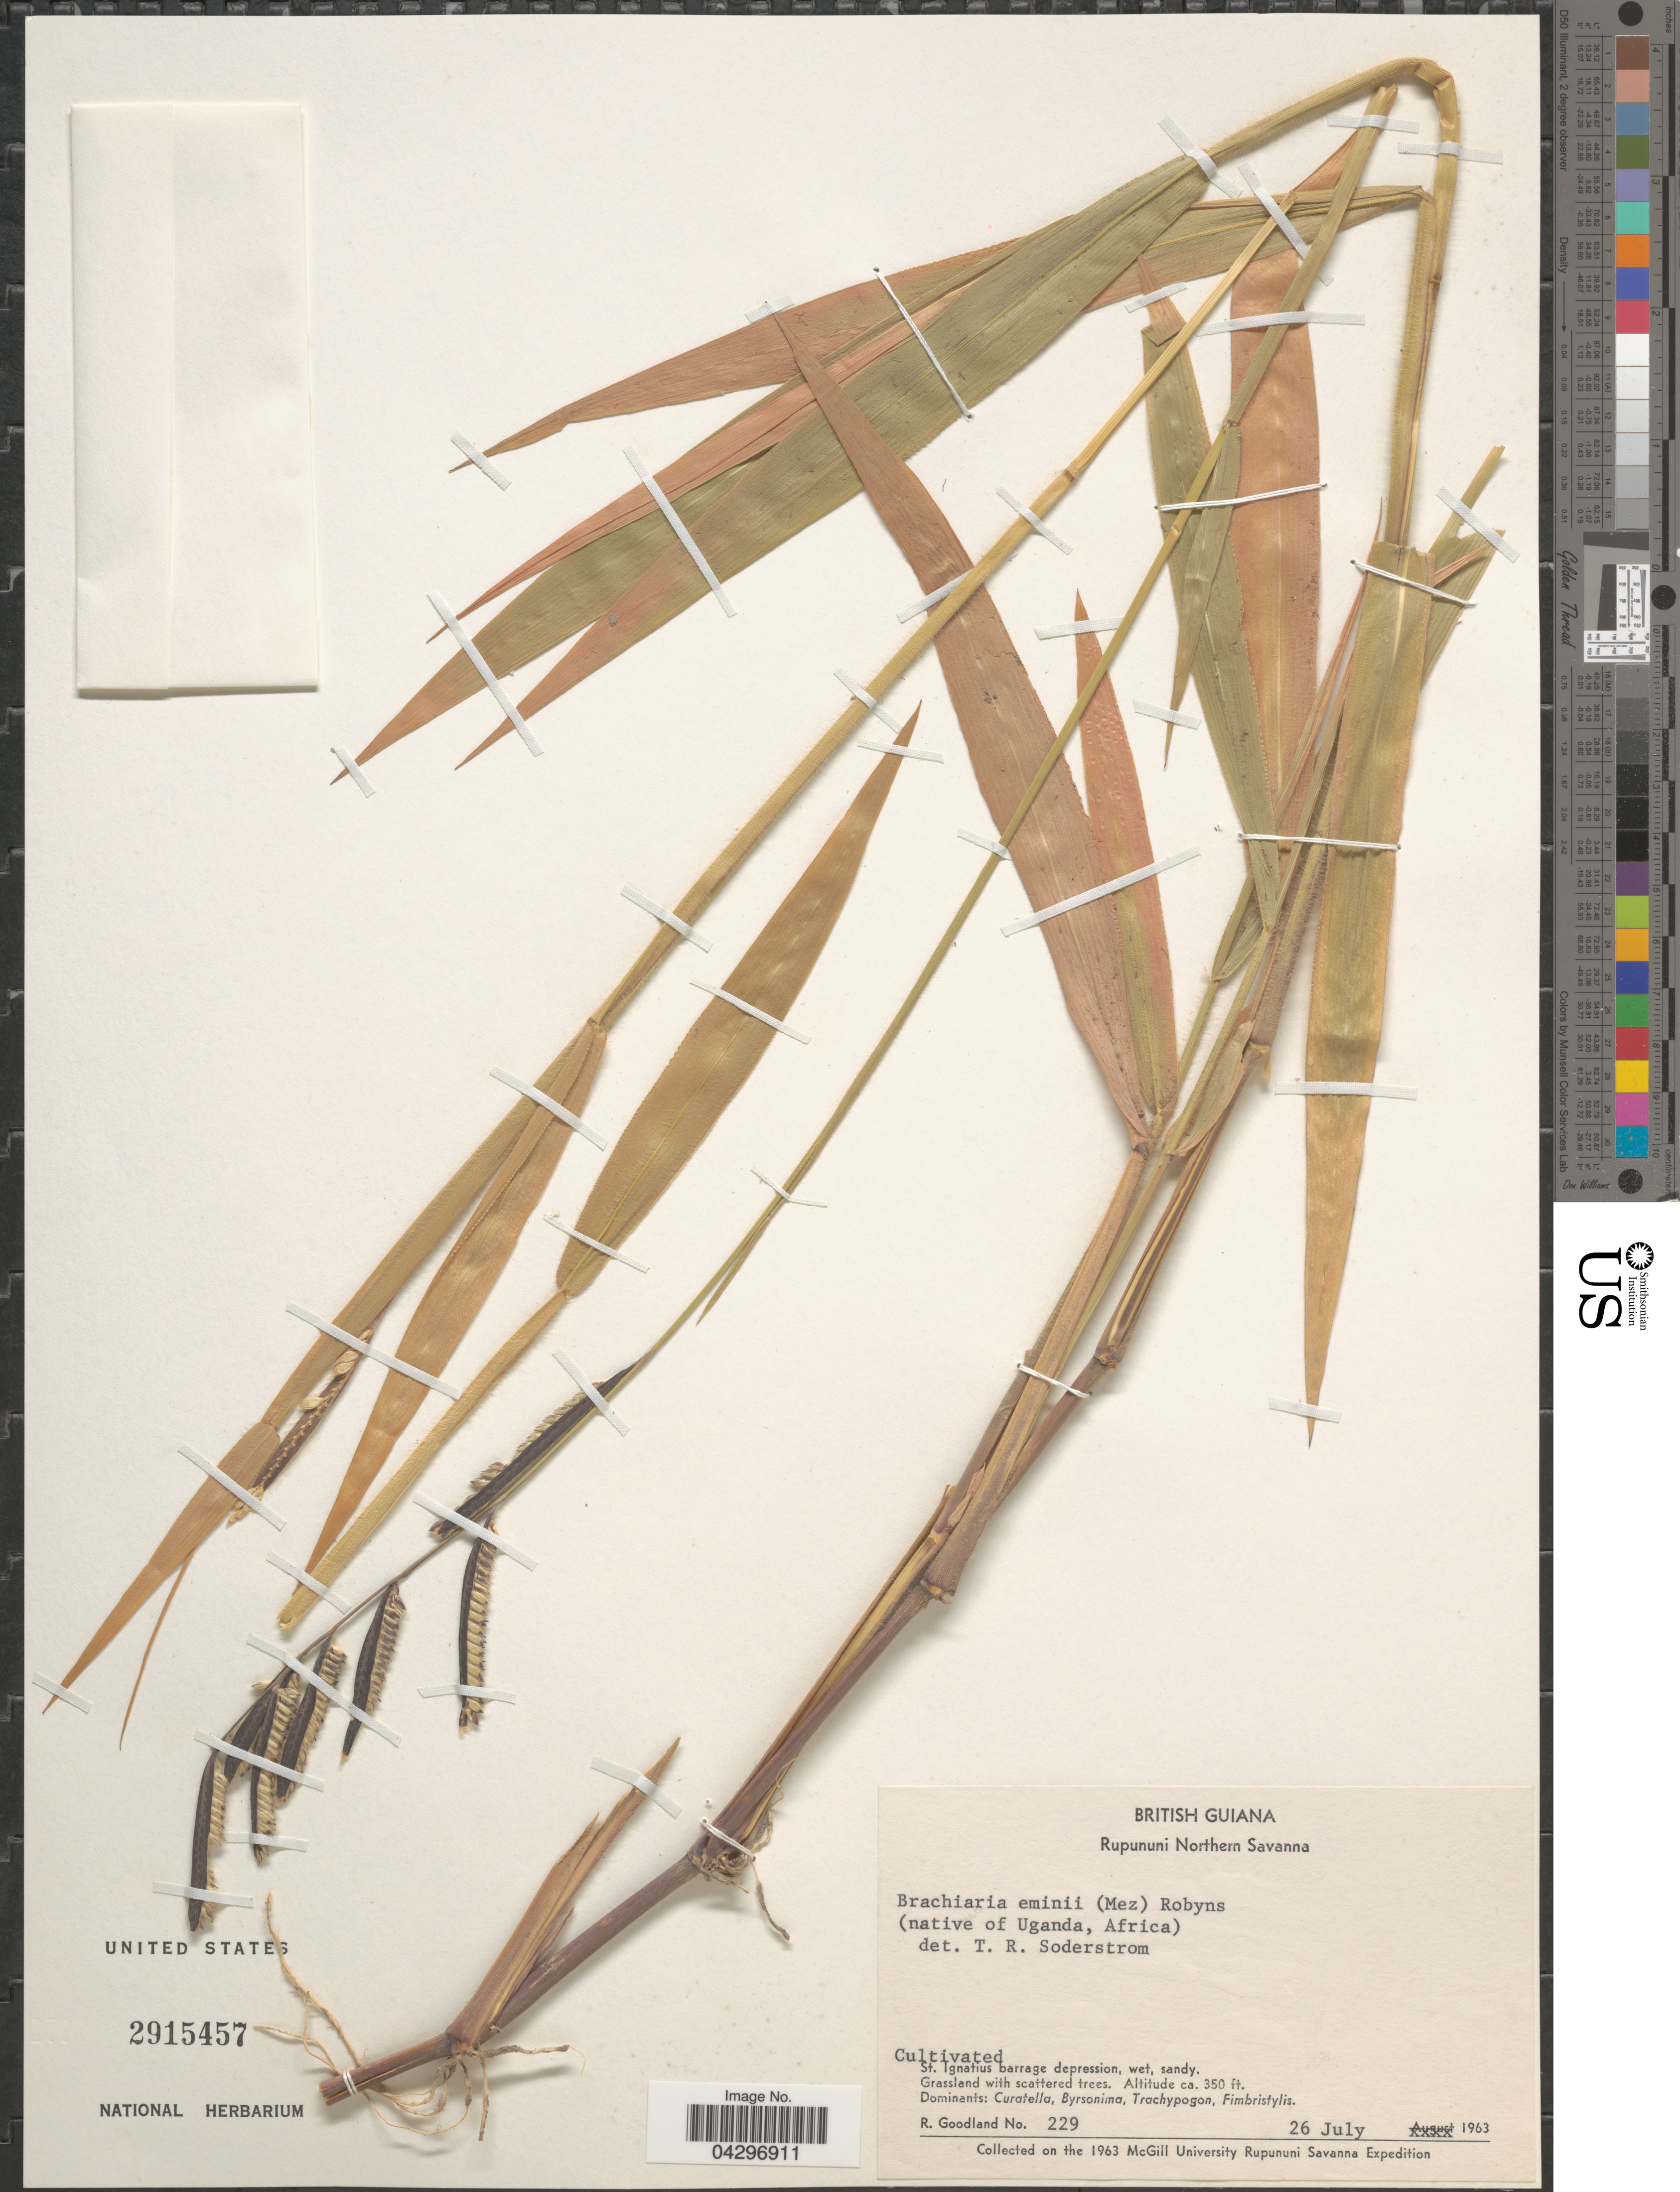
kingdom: Plantae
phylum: Tracheophyta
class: Liliopsida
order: Poales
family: Poaceae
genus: Urochloa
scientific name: Urochloa eminii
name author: (Mez) Davidse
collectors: R. Goodland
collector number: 229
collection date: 1963-07-26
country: Guyana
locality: British Guiana. Rupununi Northern Savanna. St. Ignatius barrage depression. 1963 McGill University Rupununi Savanna Expedition.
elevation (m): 107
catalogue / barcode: US 2915457